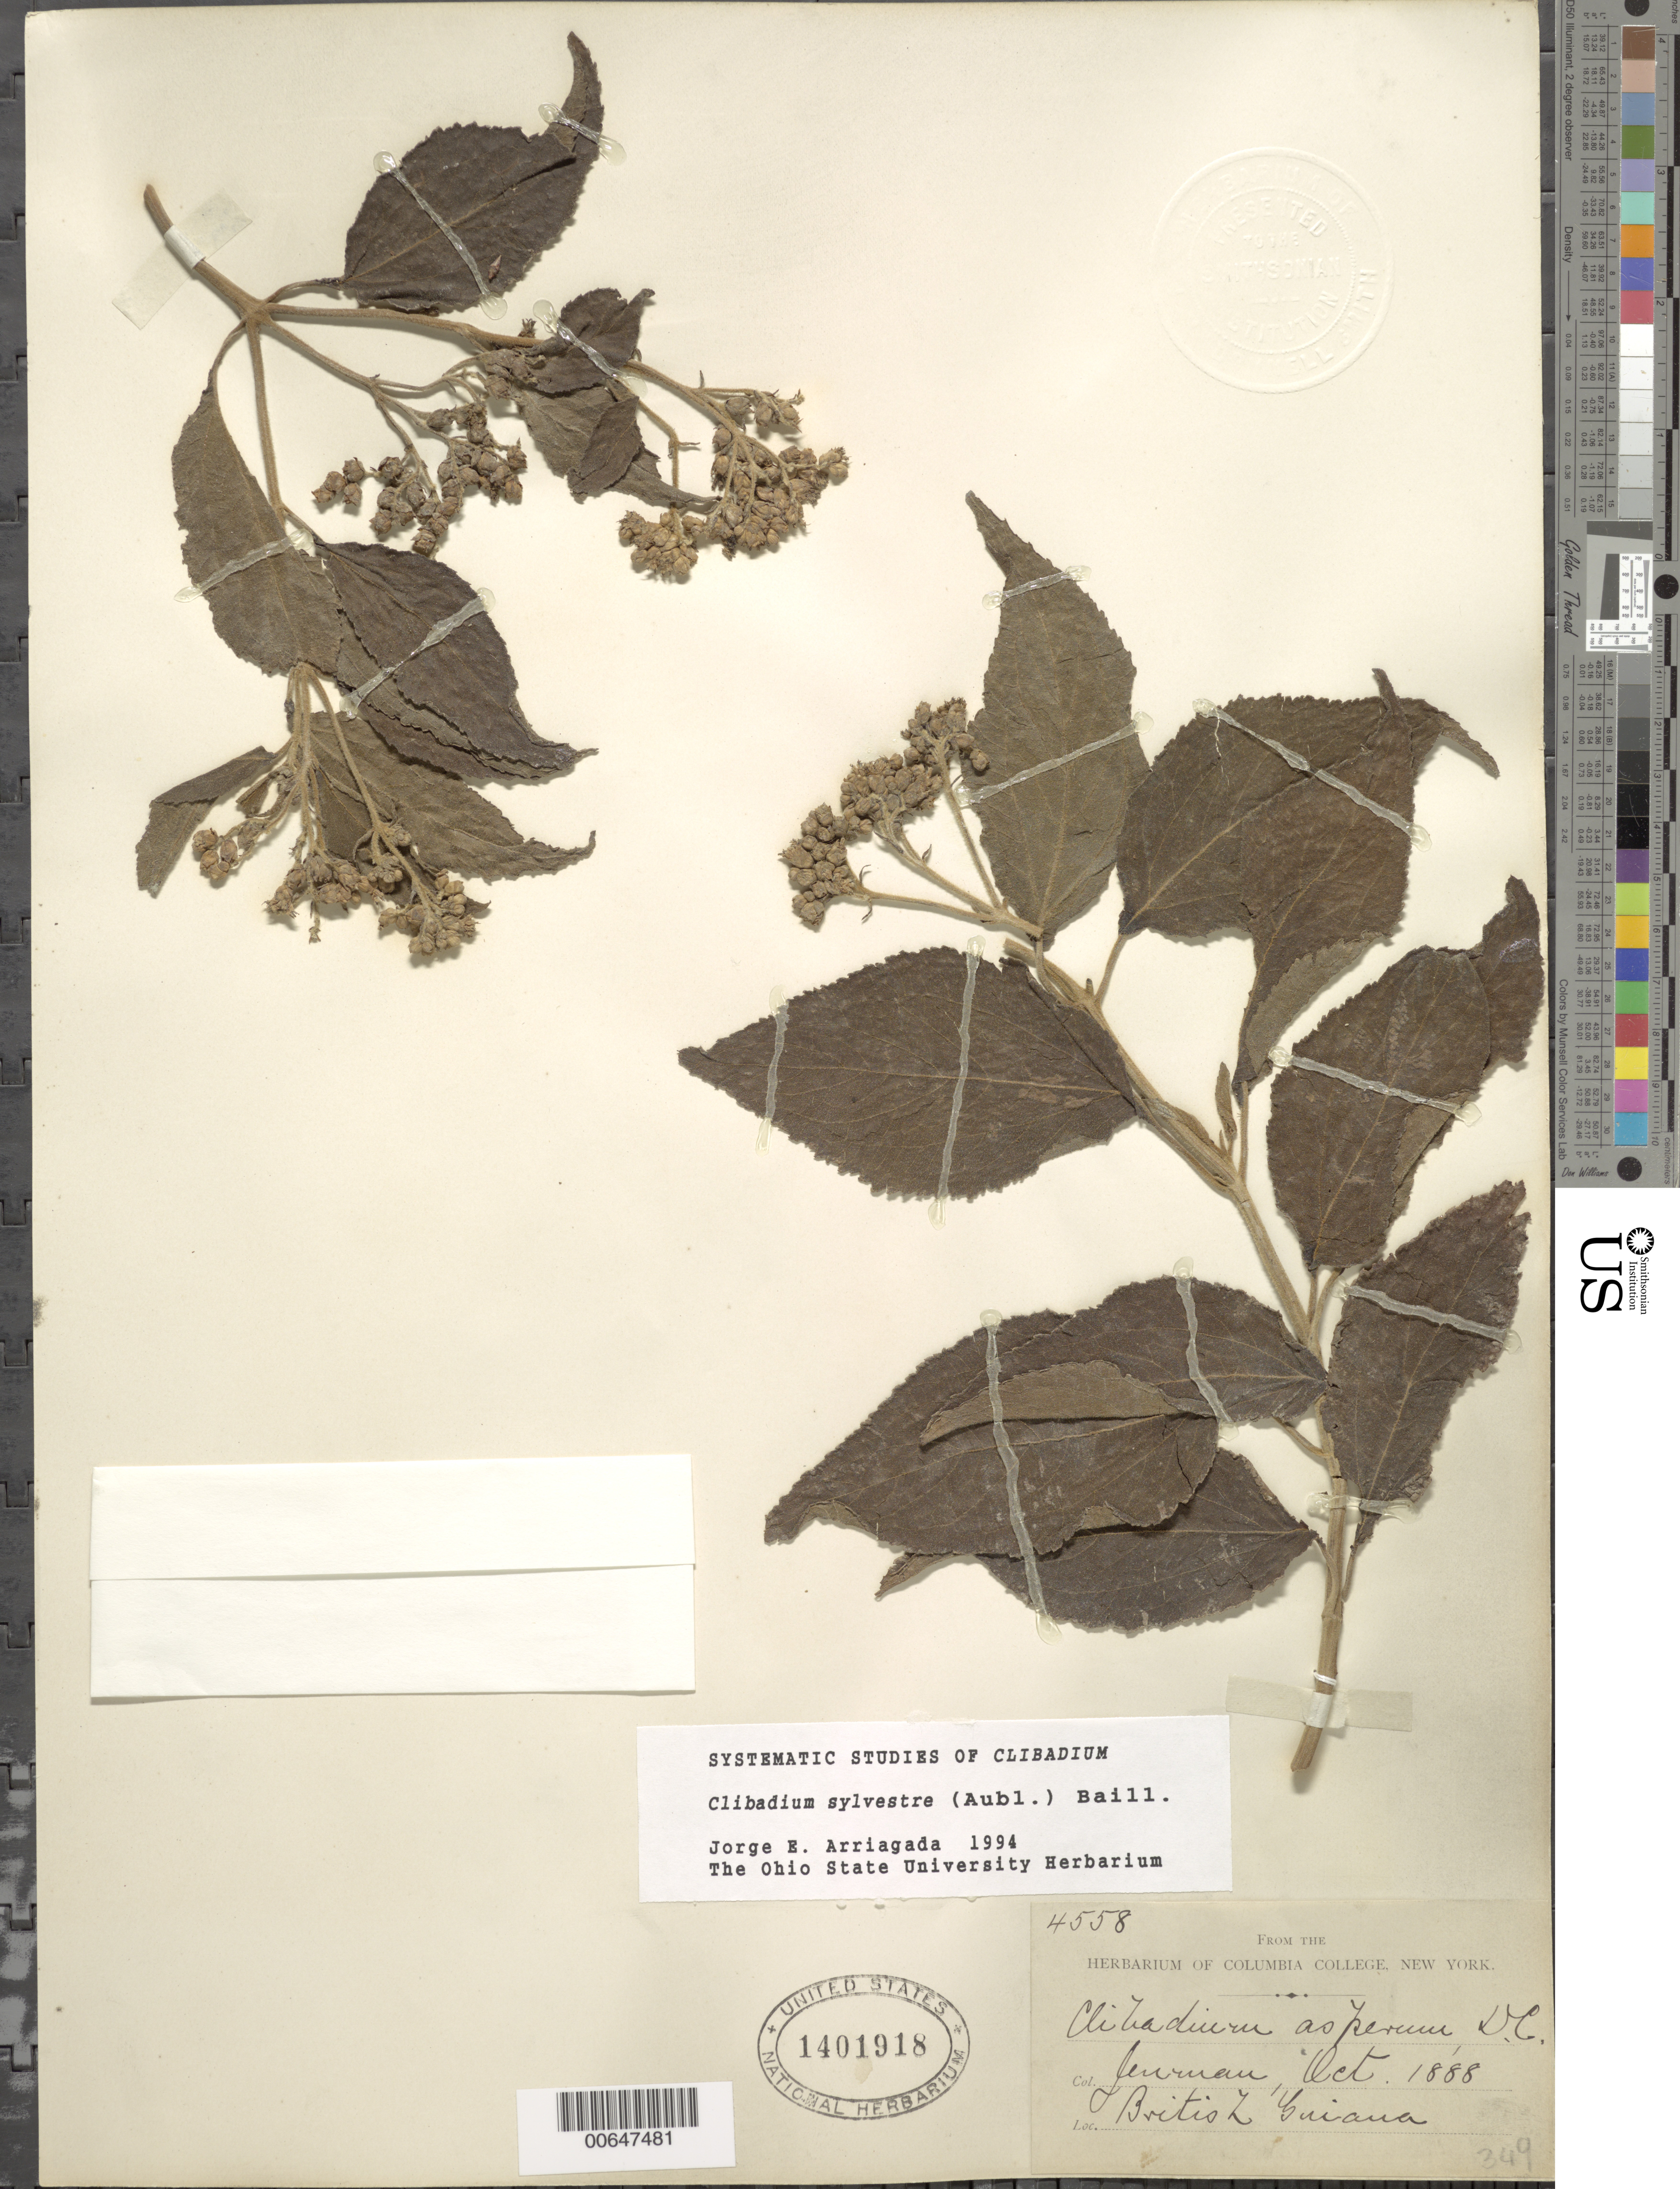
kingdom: Plantae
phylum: Tracheophyta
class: Magnoliopsida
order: Asterales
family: Asteraceae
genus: Clibadium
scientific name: Clibadium sylvestre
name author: (Aubl.) Baill.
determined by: Arriagada, J. E.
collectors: G. S. Jenman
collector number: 4558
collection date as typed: October 1888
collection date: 1888-10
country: Guyana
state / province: Demerara-Mahaica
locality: Lamaha Canal, Houston[?]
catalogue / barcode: US 1401918